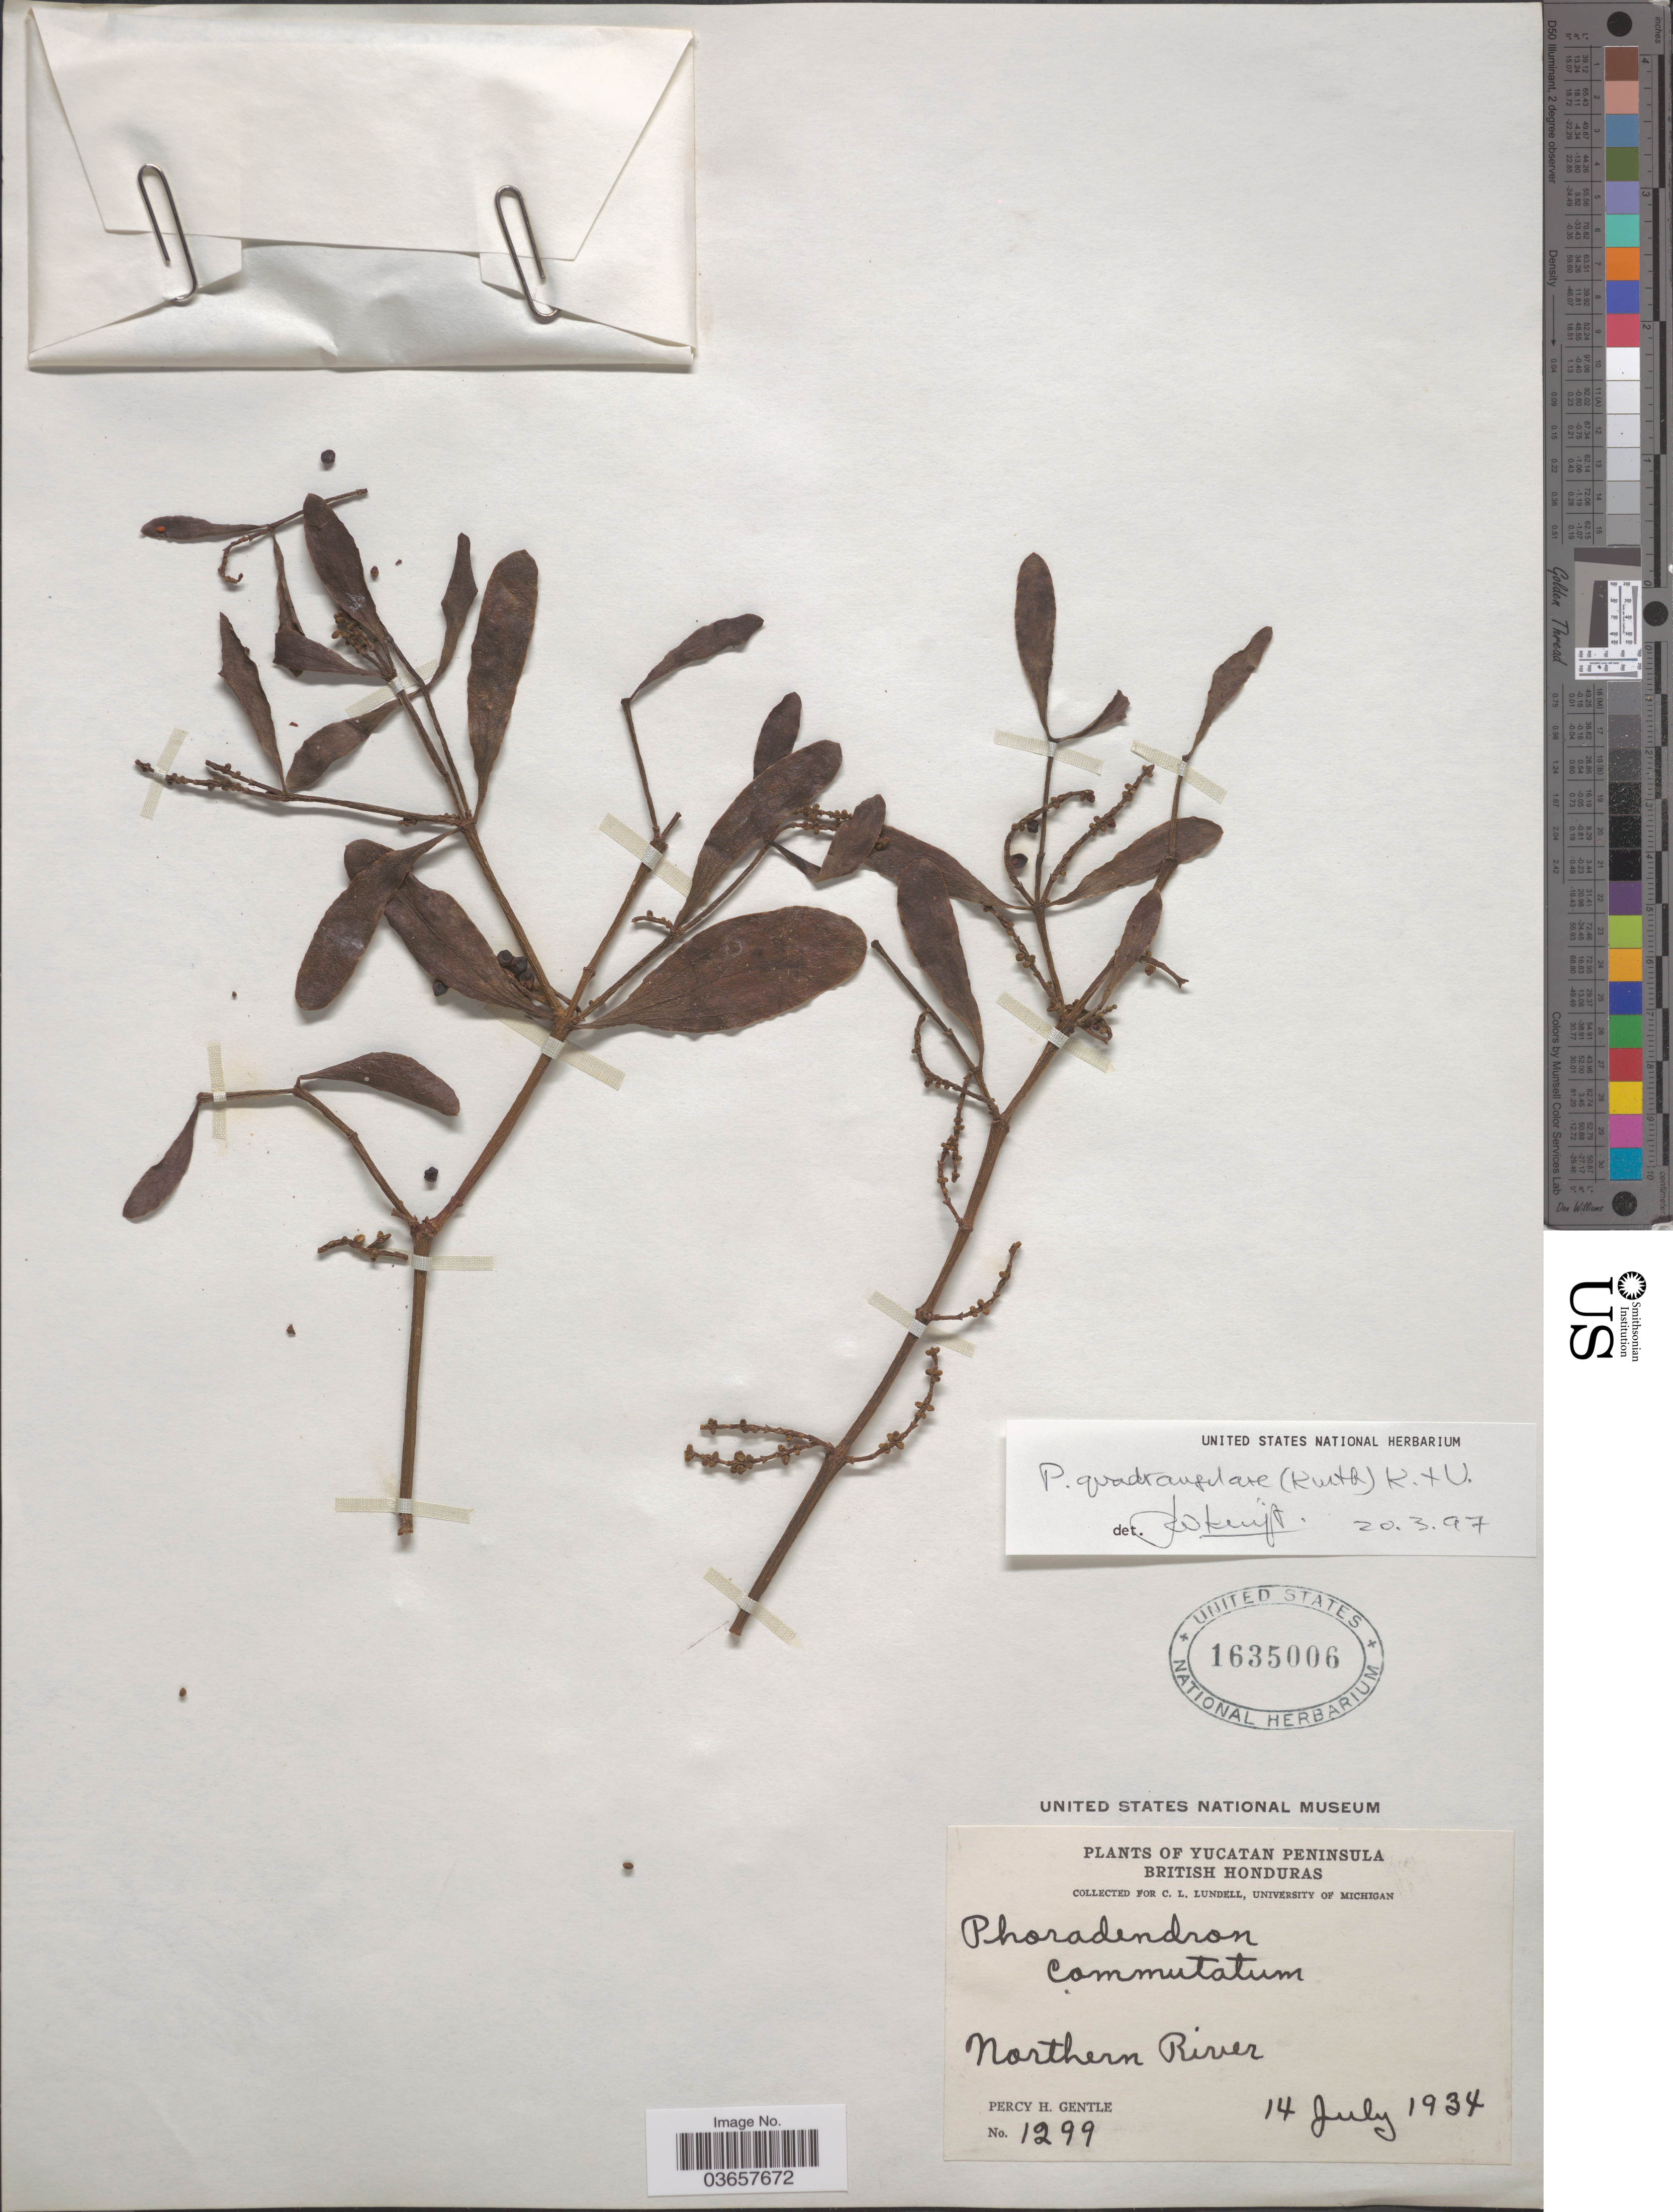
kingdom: Plantae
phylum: Tracheophyta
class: Magnoliopsida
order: Santalales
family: Viscaceae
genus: Phoradendron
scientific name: Phoradendron quadrangulare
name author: (Kunth) Griseb.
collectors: P. H. Gentle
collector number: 1299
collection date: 1934-07-14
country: Belize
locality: Yucatan Peninsula. British Honduras. Northern River.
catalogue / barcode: US 1635006